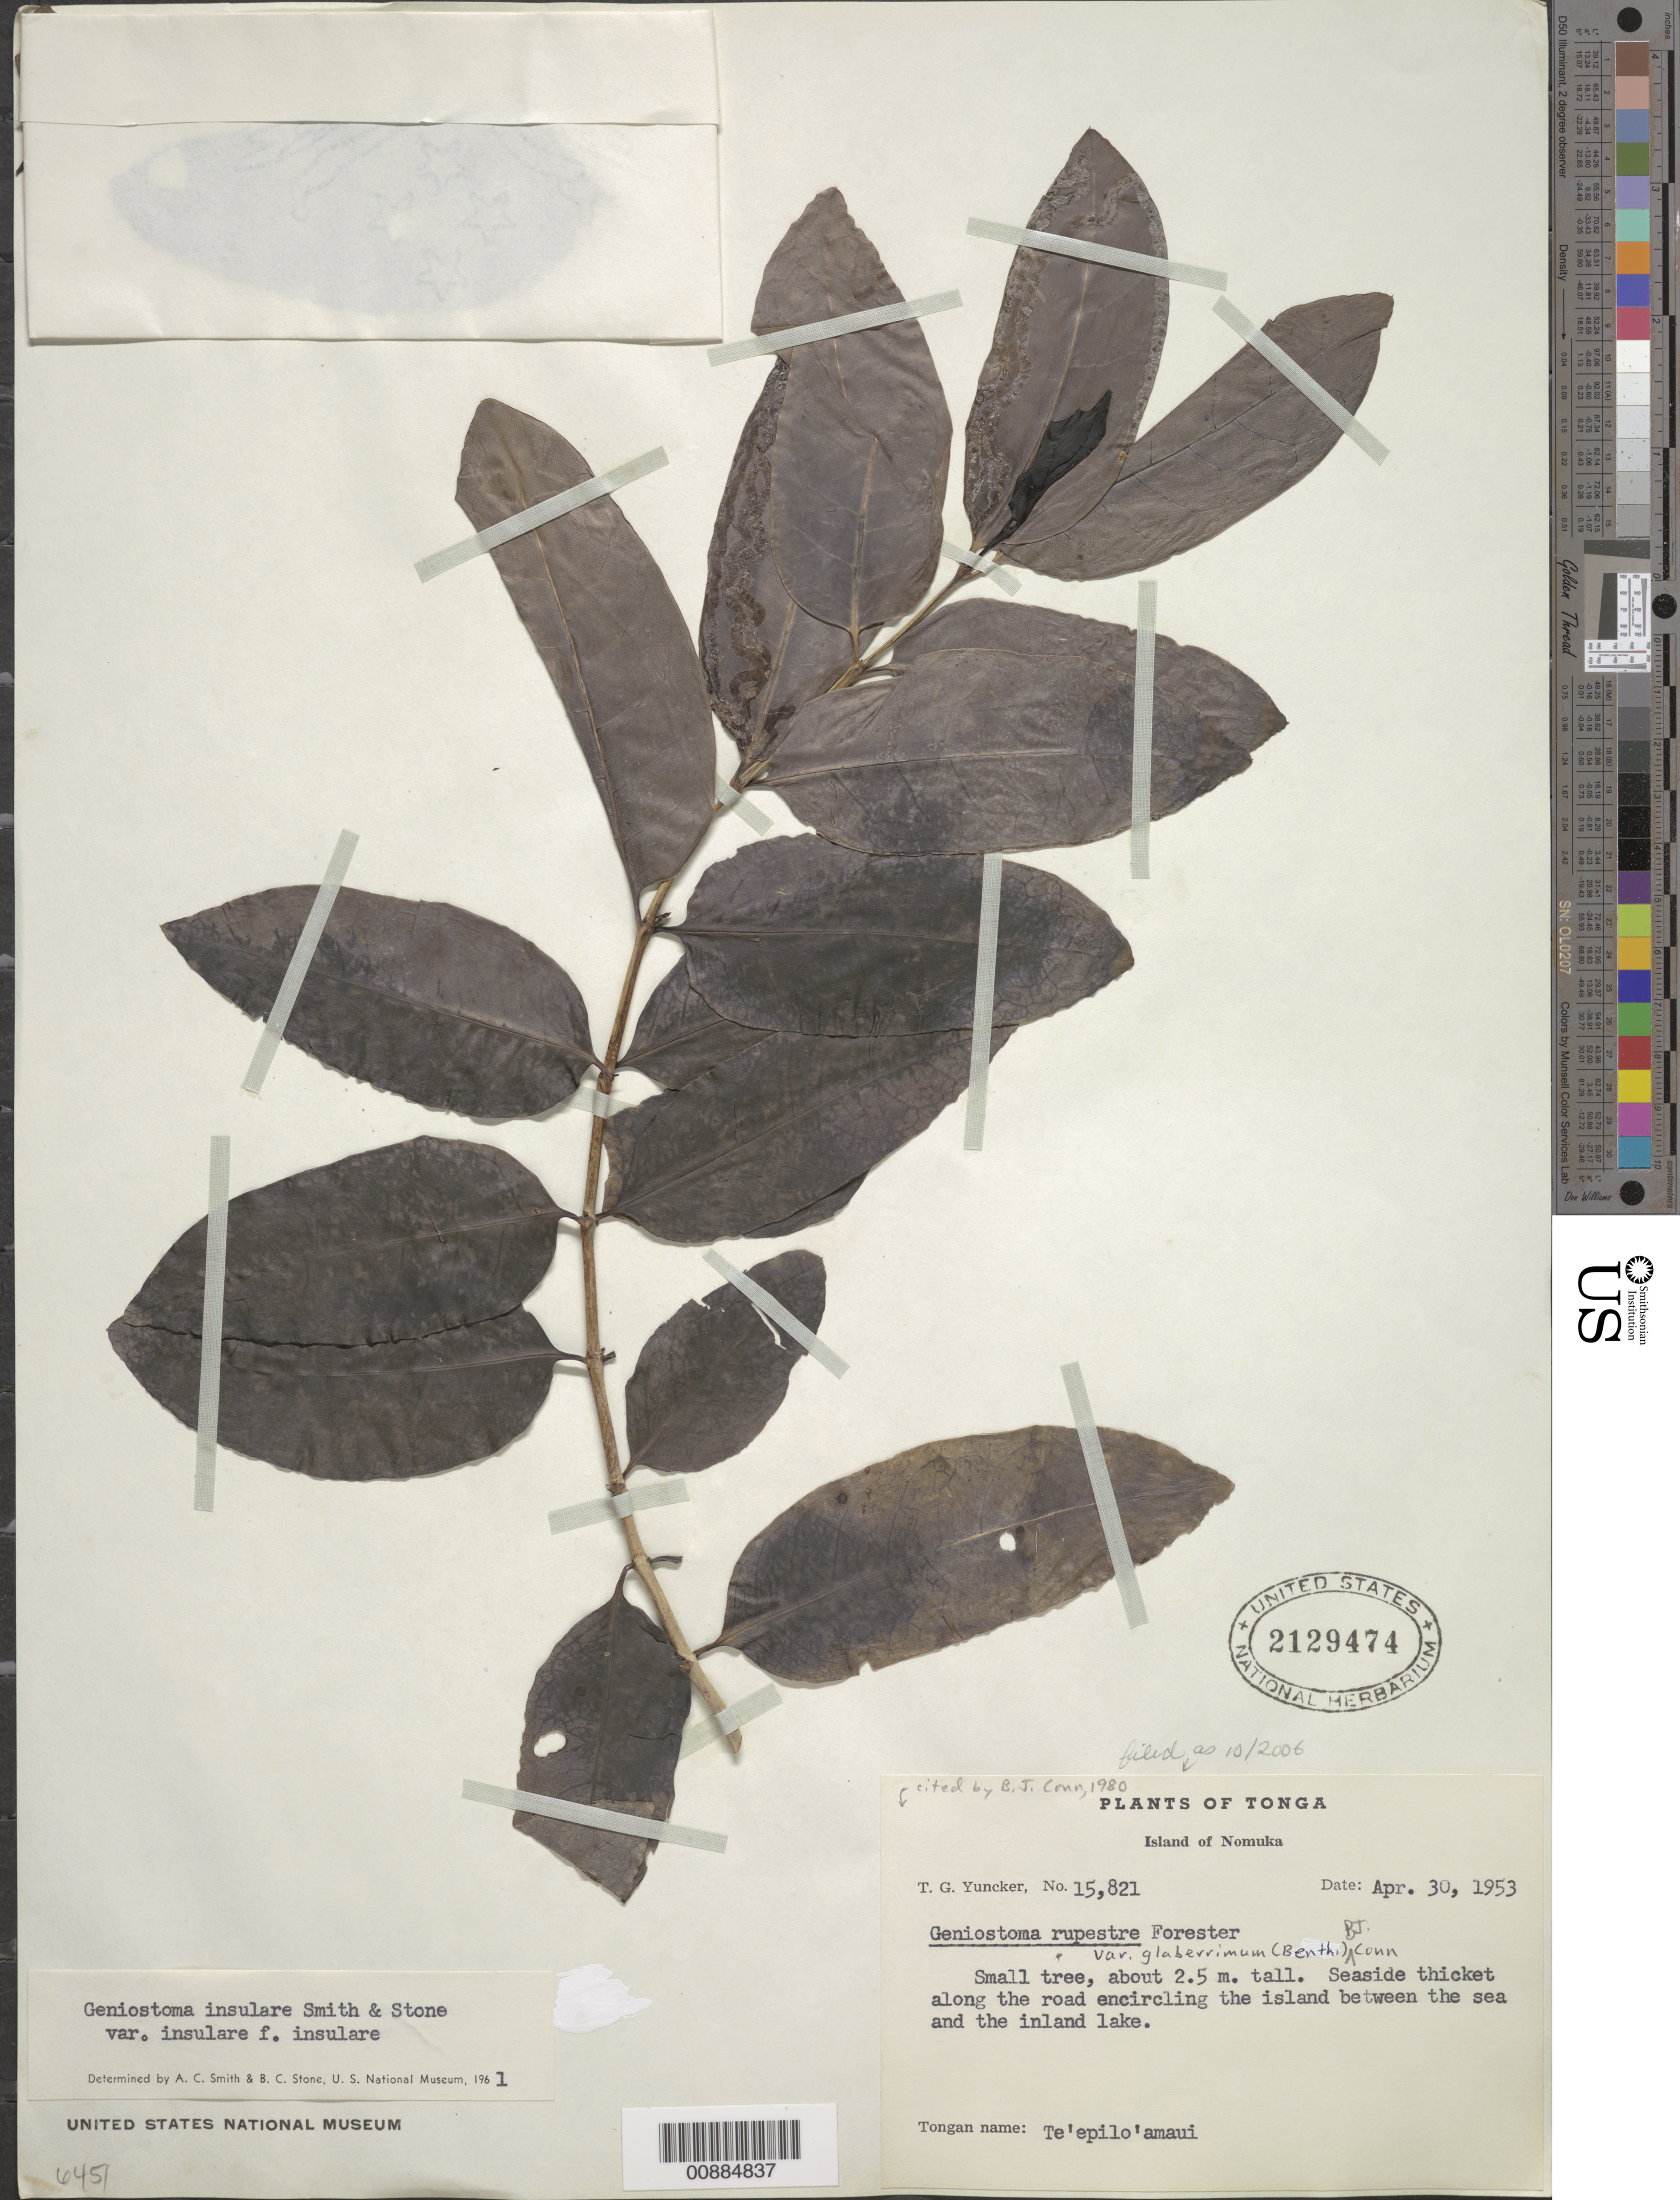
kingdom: Plantae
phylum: Tracheophyta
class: Magnoliopsida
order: Gentianales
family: Loganiaceae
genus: Geniostoma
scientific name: Geniostoma rupestre var. glaberrimum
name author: J.R. Forst. & G. Forst.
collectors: T. G. Yuncker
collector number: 15821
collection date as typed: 30 Apr 1953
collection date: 1953-04-30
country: Tonga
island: Nomuka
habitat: Seaside thicket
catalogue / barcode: US 2129474